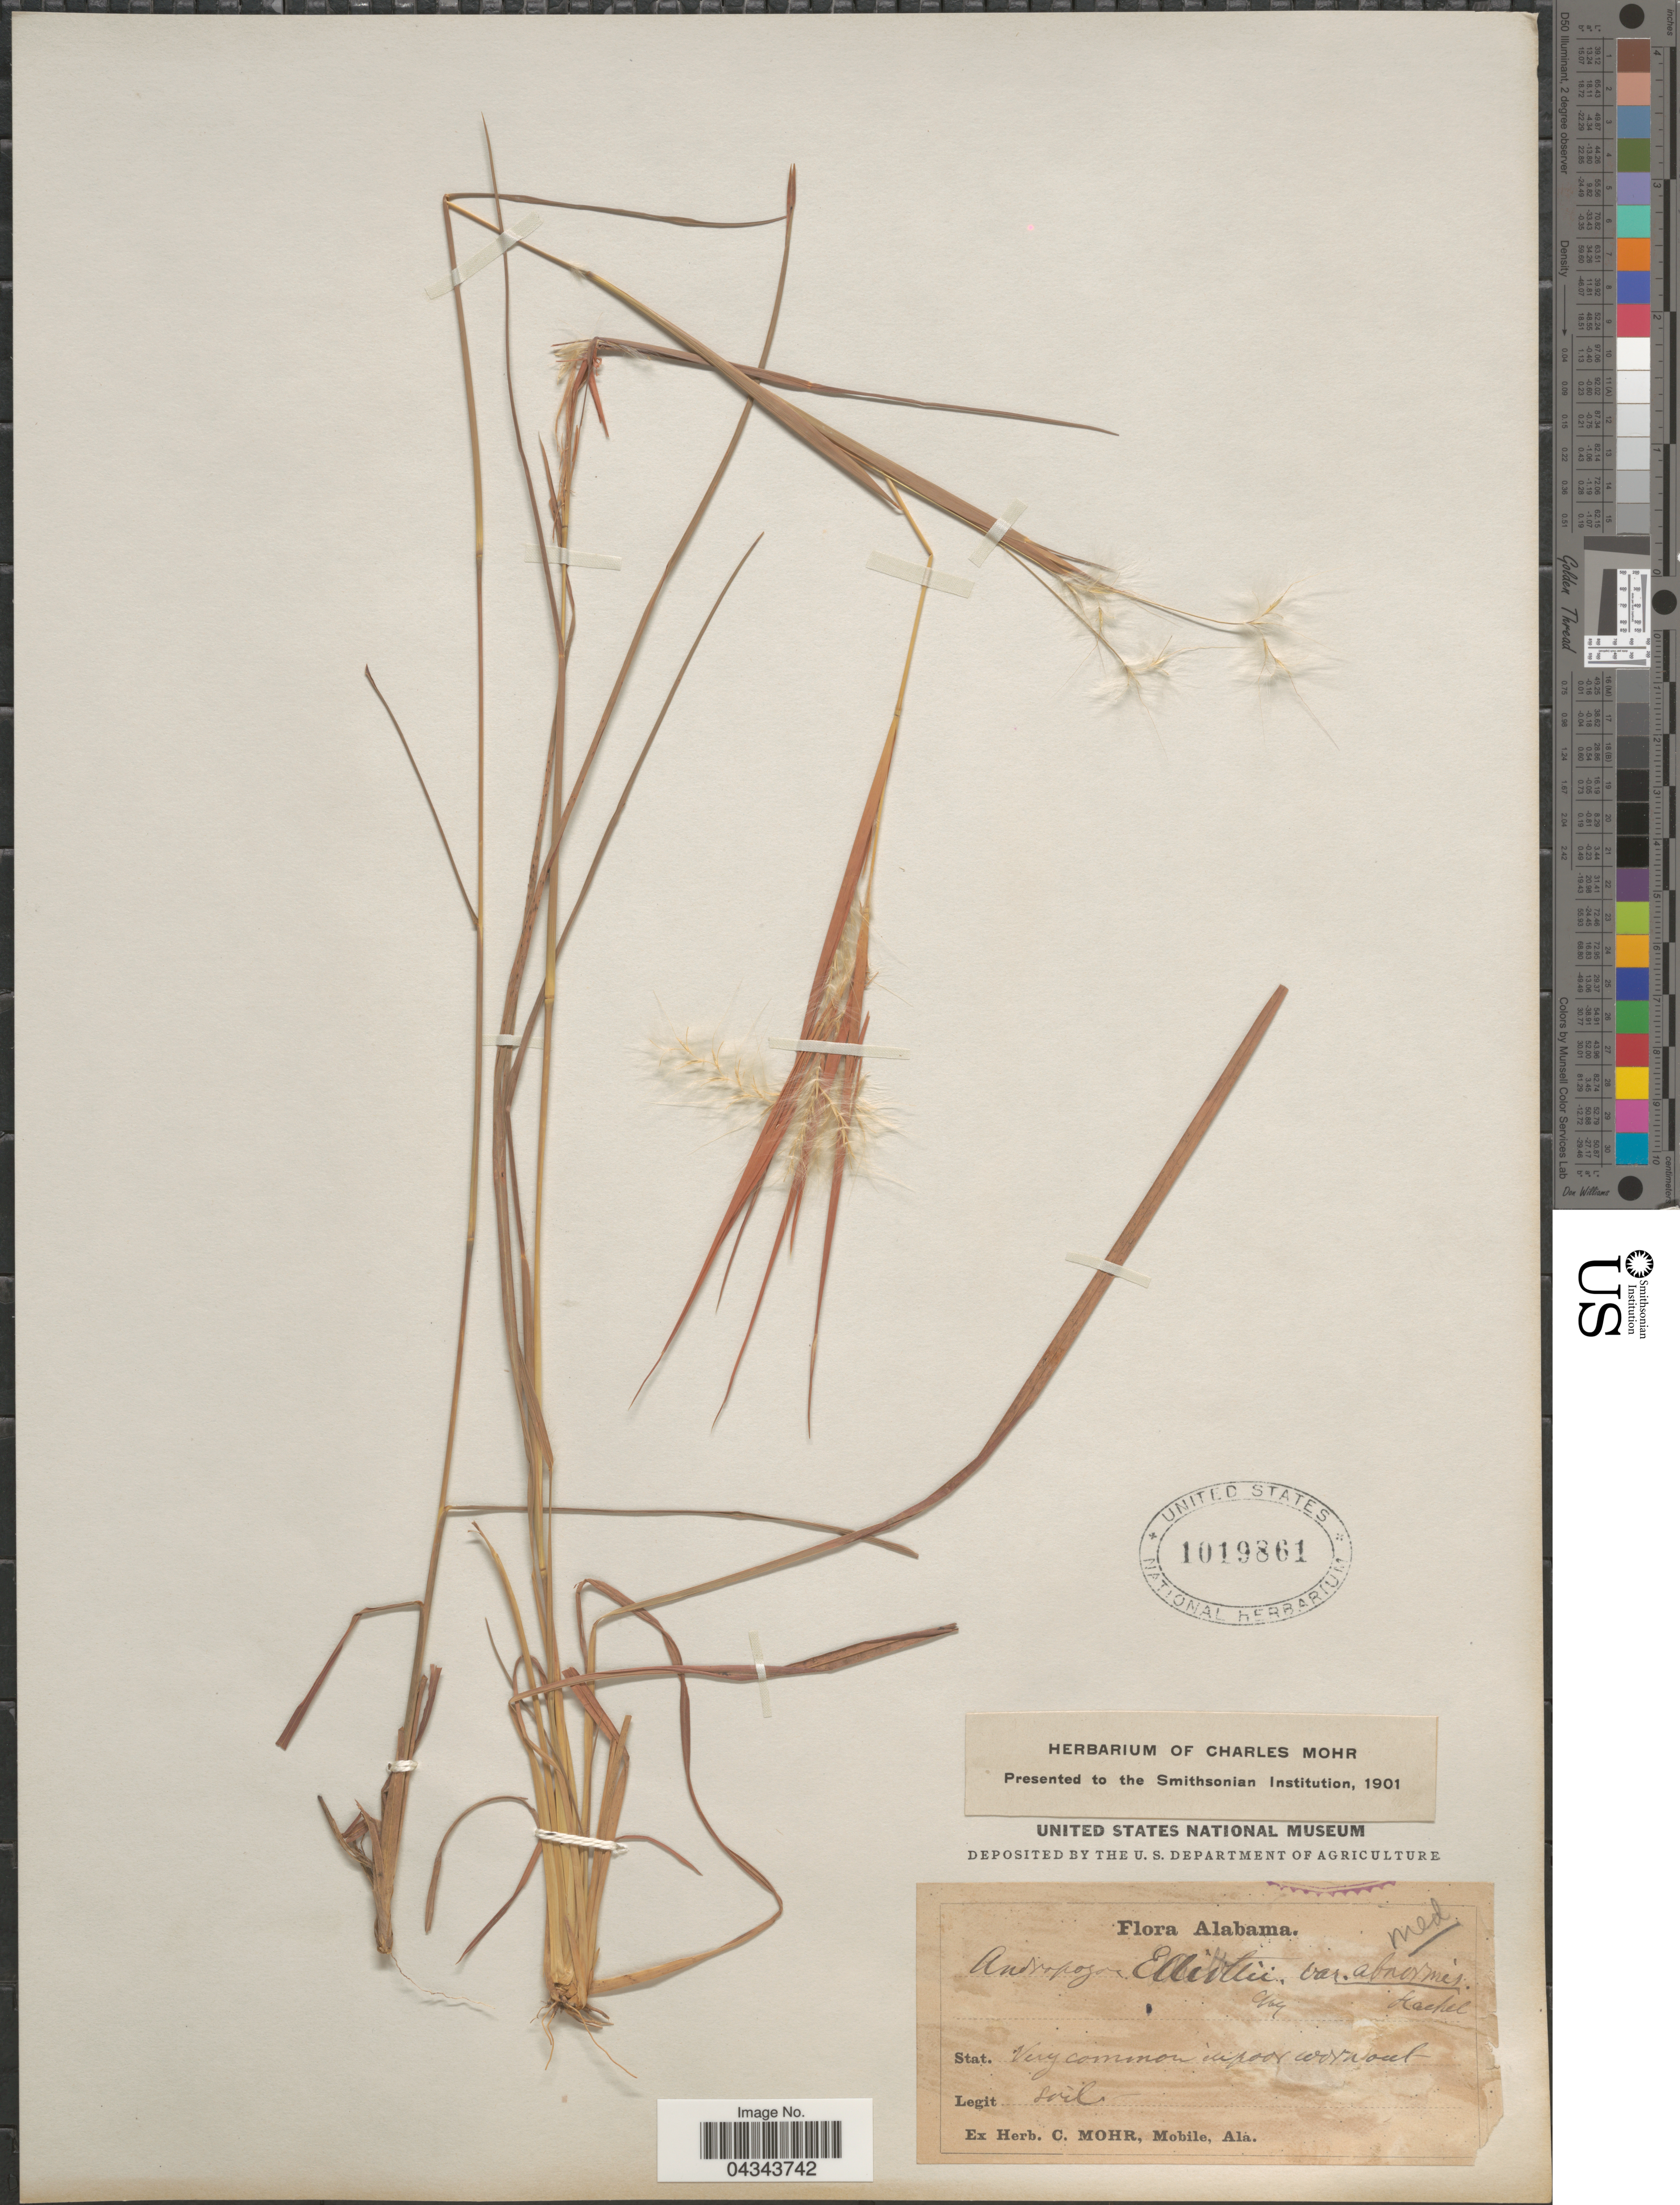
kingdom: Plantae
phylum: Tracheophyta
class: Liliopsida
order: Poales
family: Poaceae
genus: Andropogon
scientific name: Andropogon ternarius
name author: Michx.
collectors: Mohr, C. T. (herbarium)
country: United States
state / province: Alabama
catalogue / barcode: US 1019861